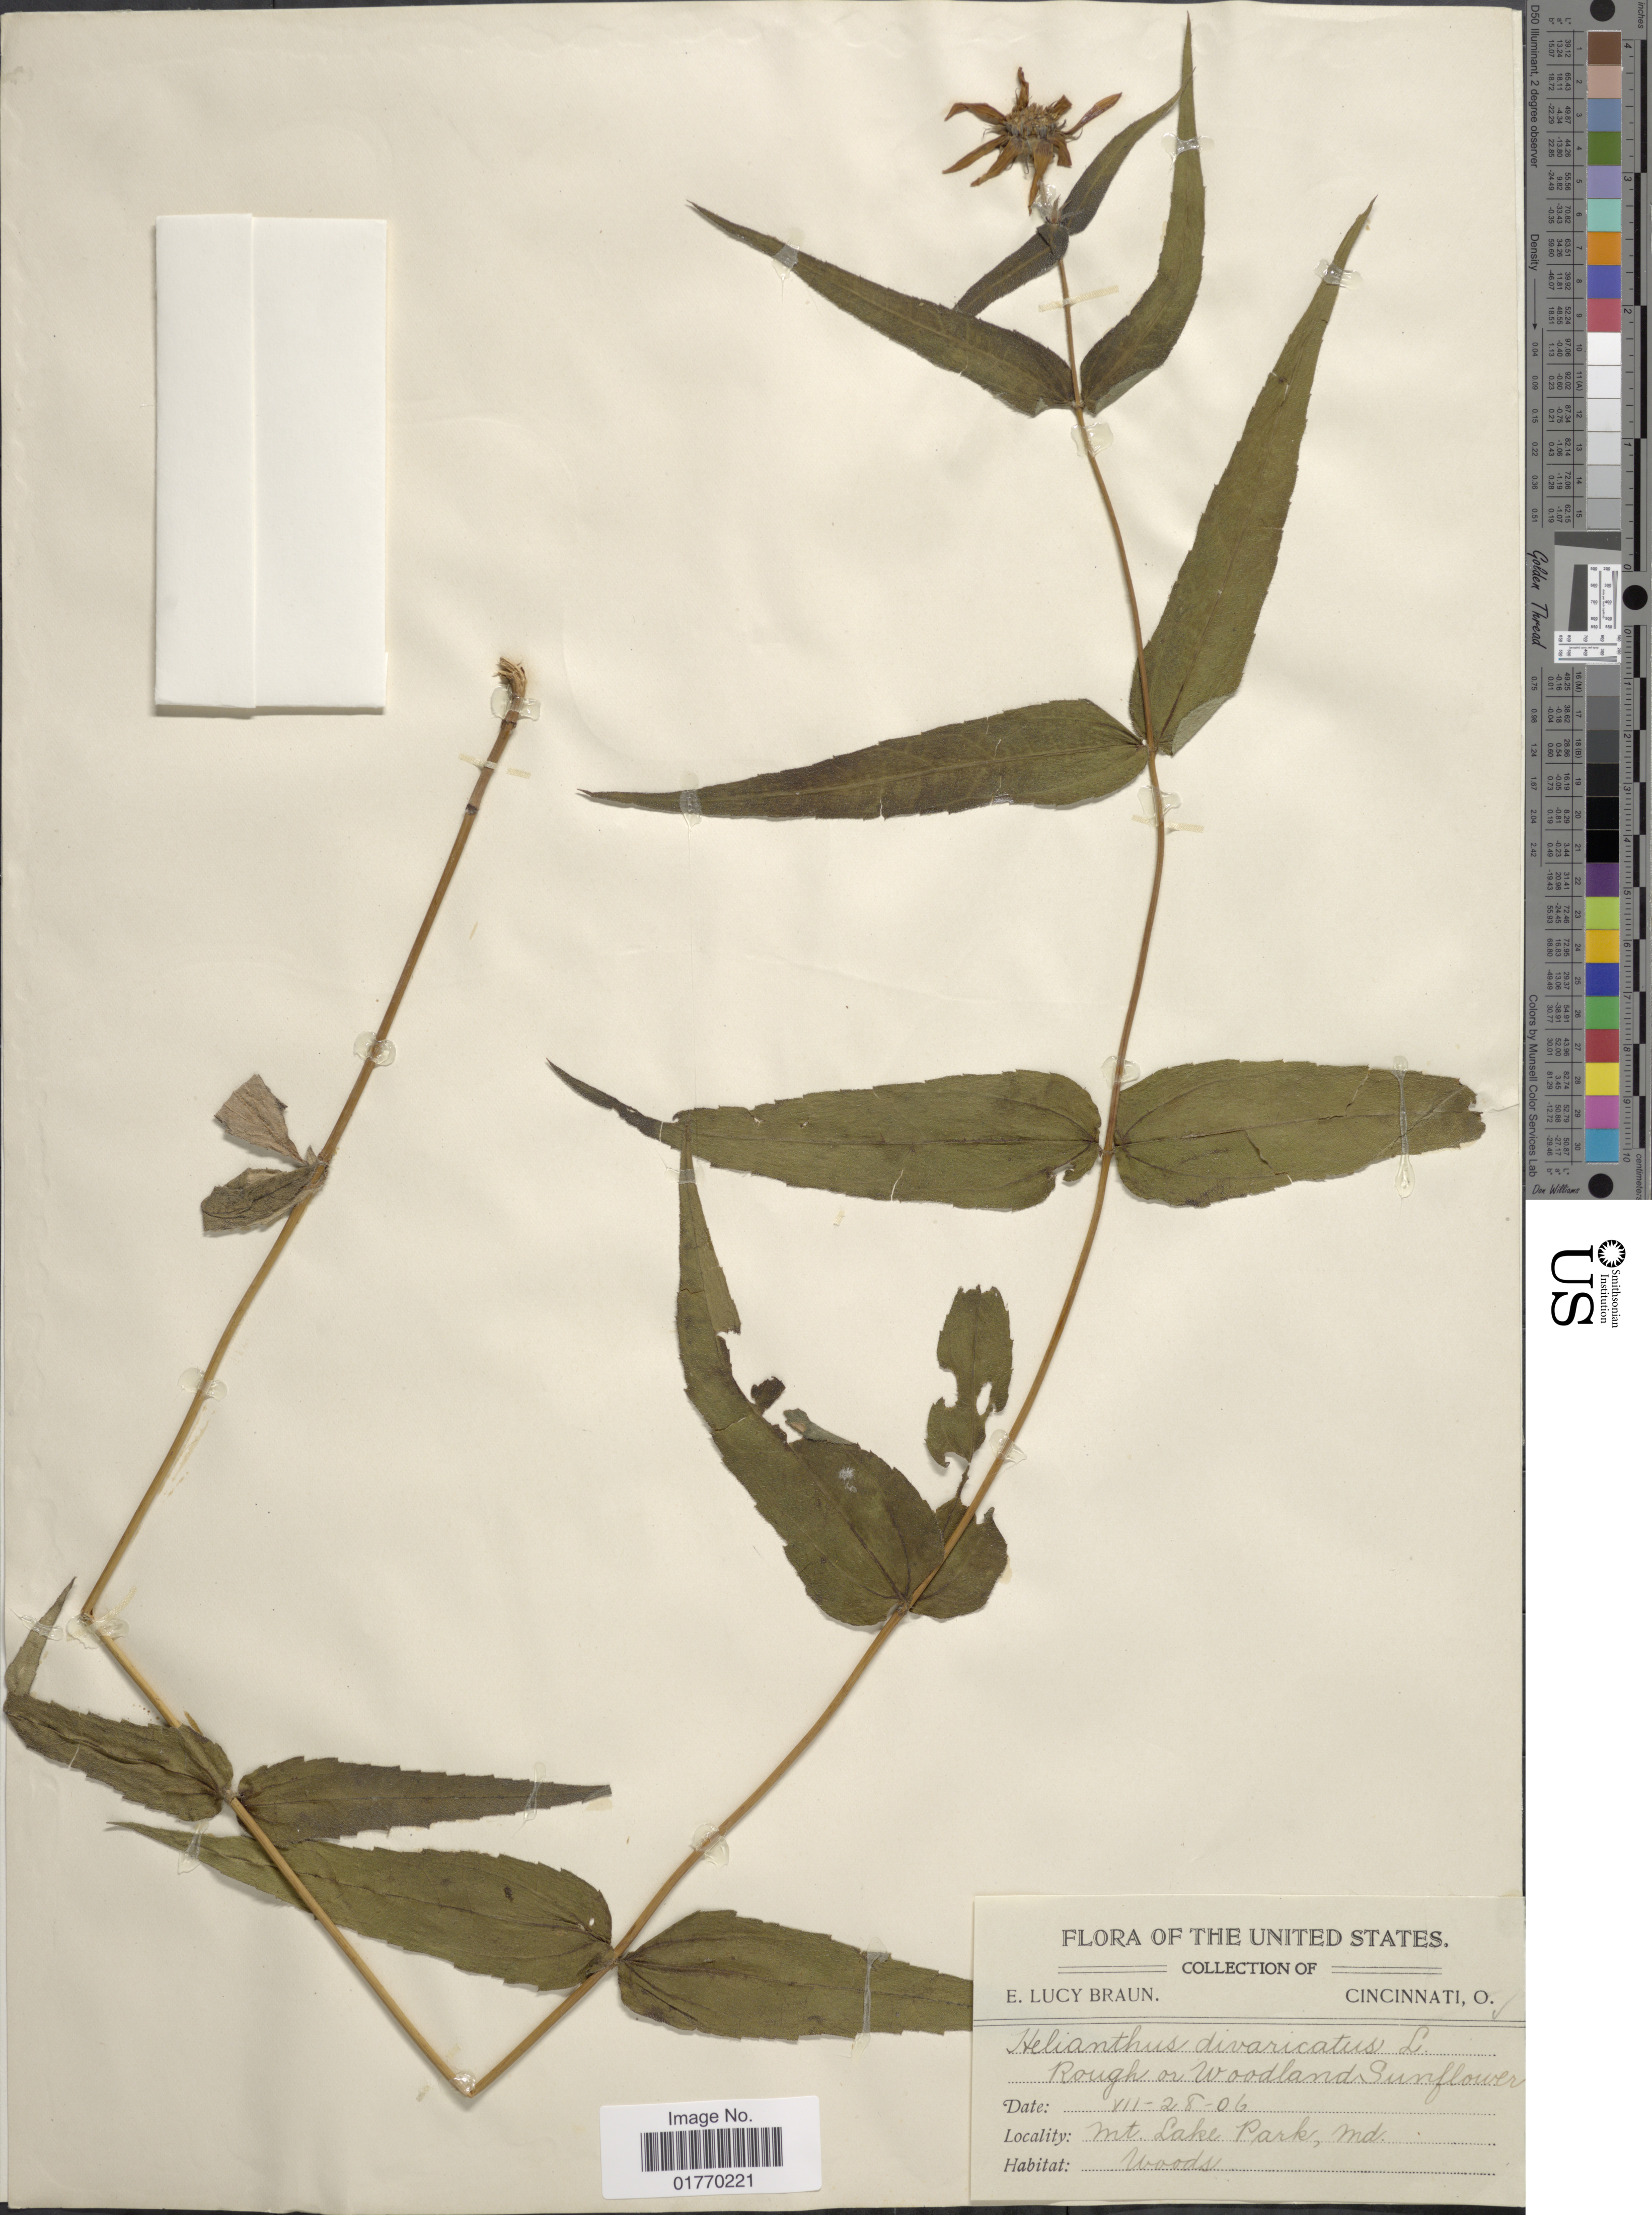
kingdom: Plantae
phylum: Tracheophyta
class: Magnoliopsida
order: Asterales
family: Asteraceae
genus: Helianthus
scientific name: Helianthus divaricatus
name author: L.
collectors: E. L. Braun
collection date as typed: Transcribed d/m/y: 28/7/6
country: United States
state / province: Maryland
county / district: Garrett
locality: Mt. Lake Park, Md.